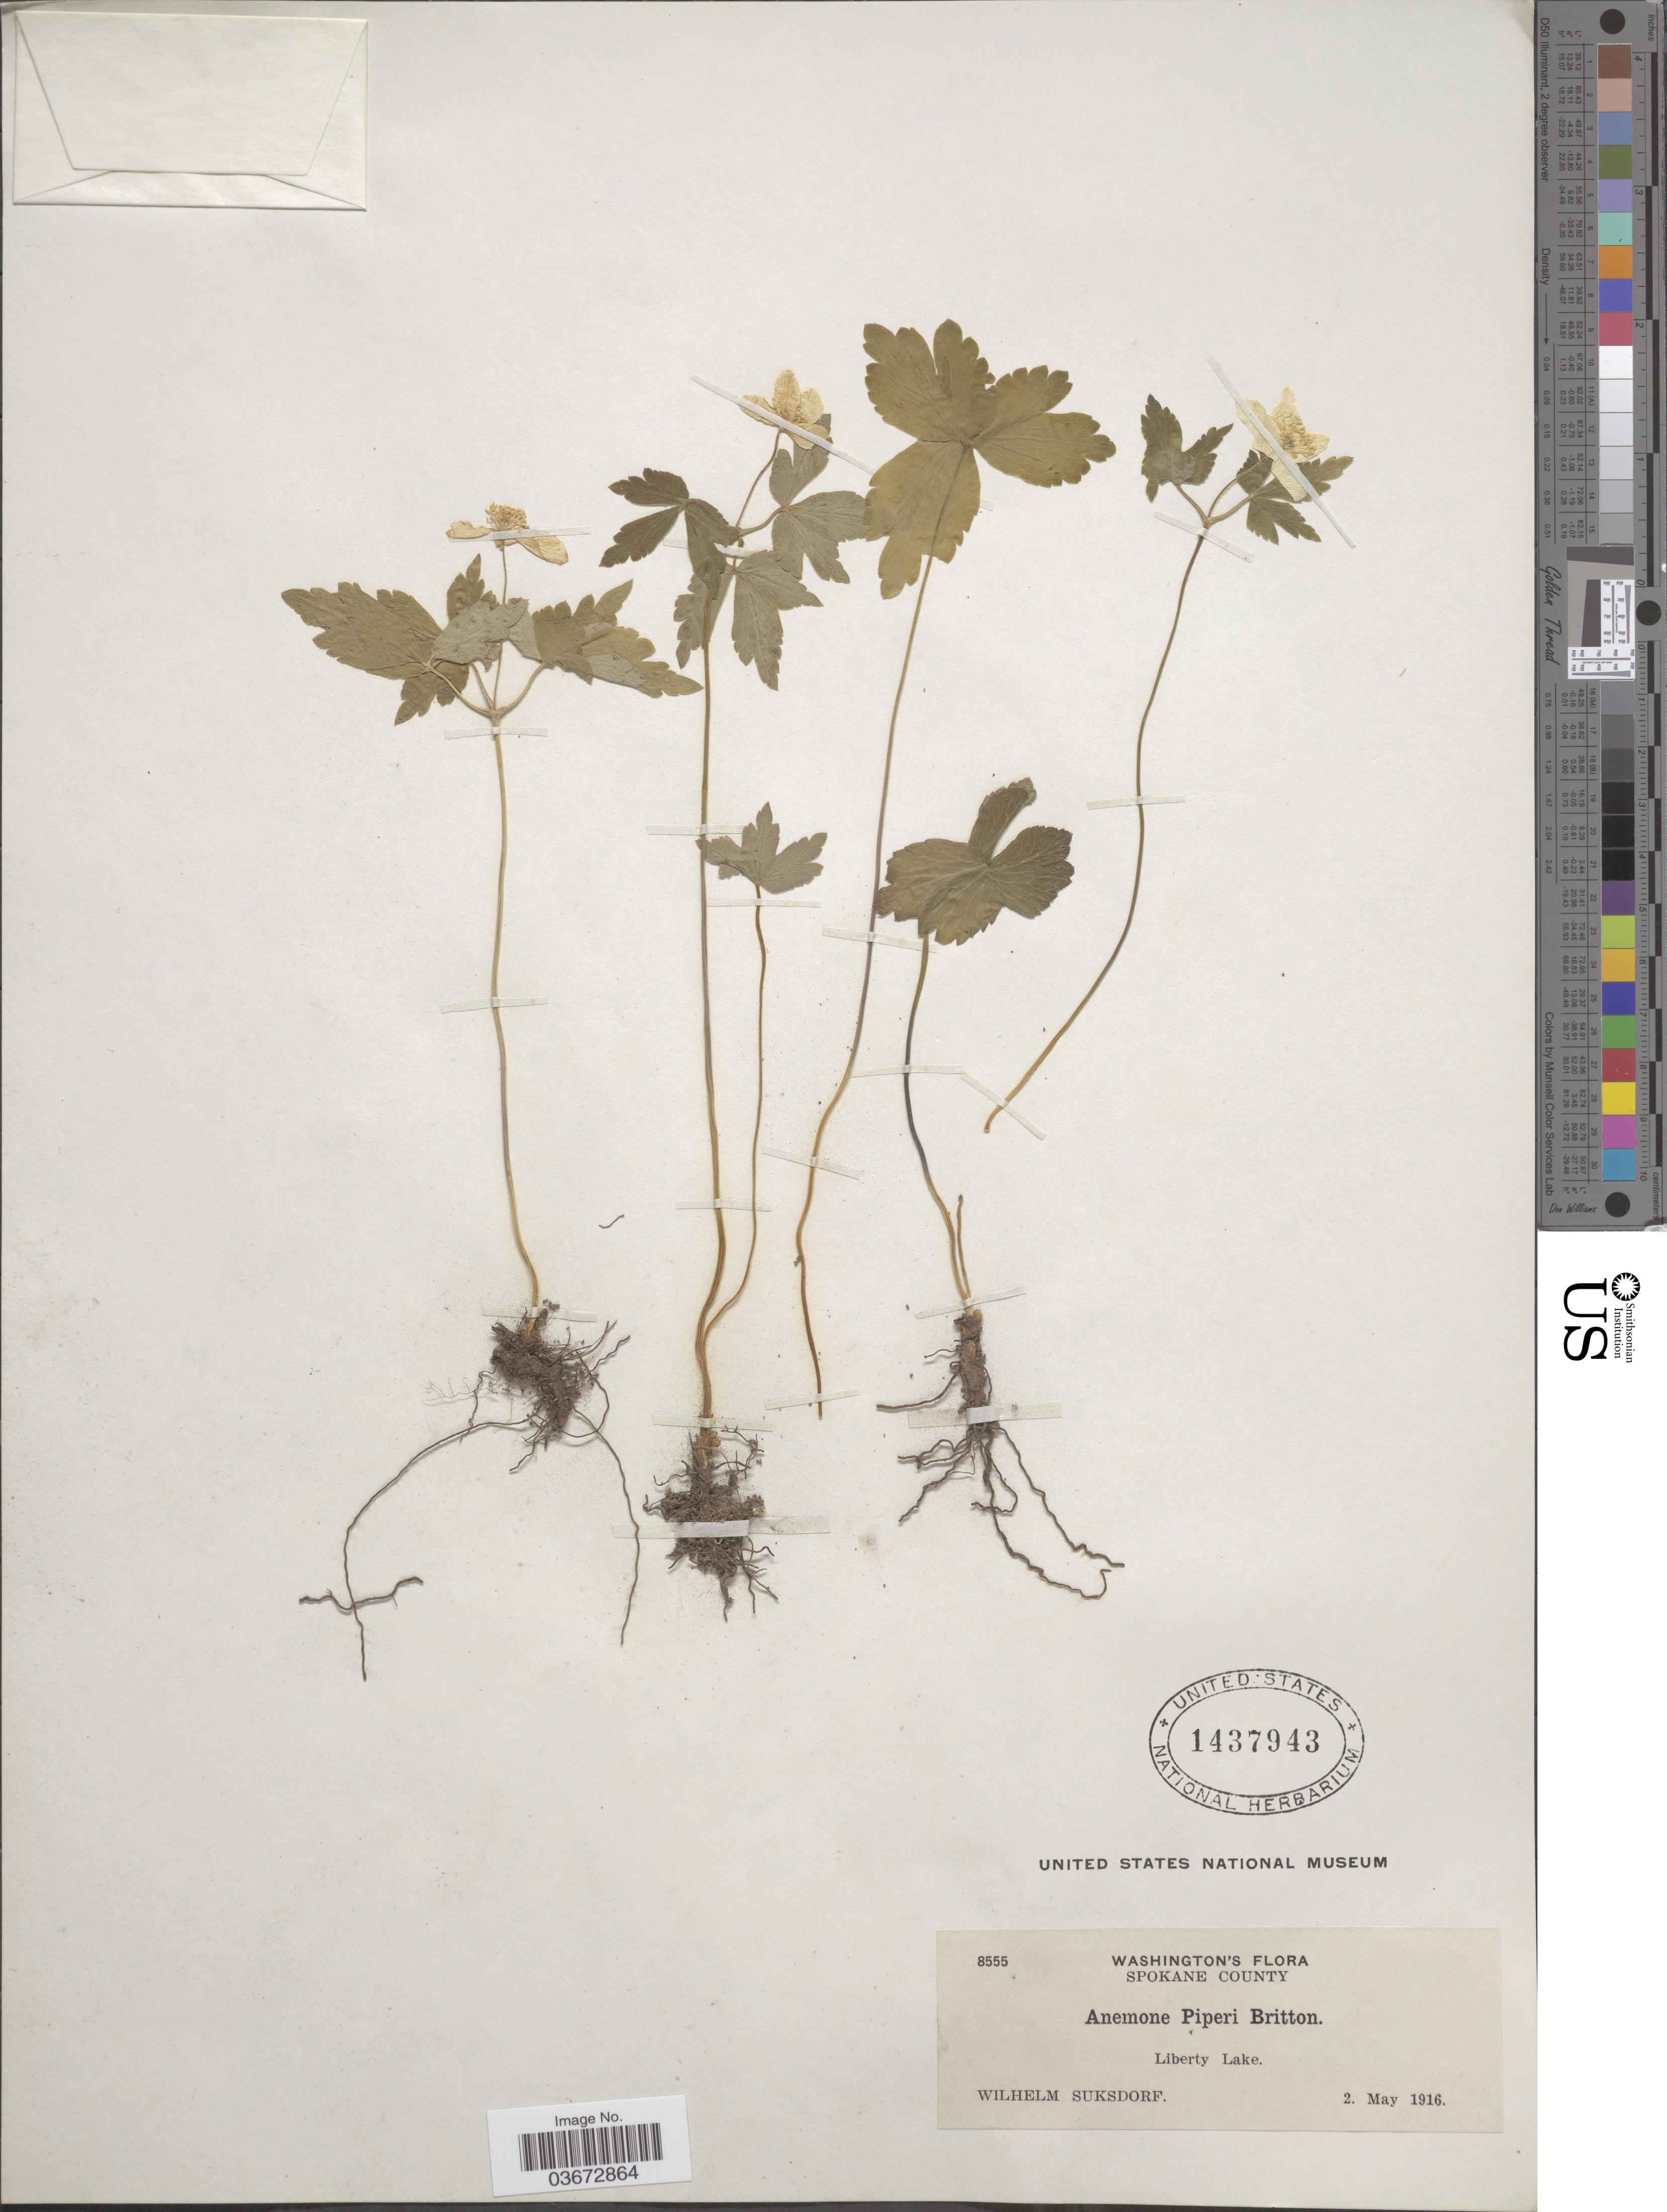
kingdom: Plantae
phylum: Tracheophyta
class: Magnoliopsida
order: Ranunculales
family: Ranunculaceae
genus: Anemone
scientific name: Anemone quinquefolia var. oregana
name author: (A. Gray) B.L. Rob.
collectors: W. N. Suksdorf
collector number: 8555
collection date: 1916-05-02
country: United States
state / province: Washington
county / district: Spokane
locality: Spokane County. Liberty Lake.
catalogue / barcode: US 1437943